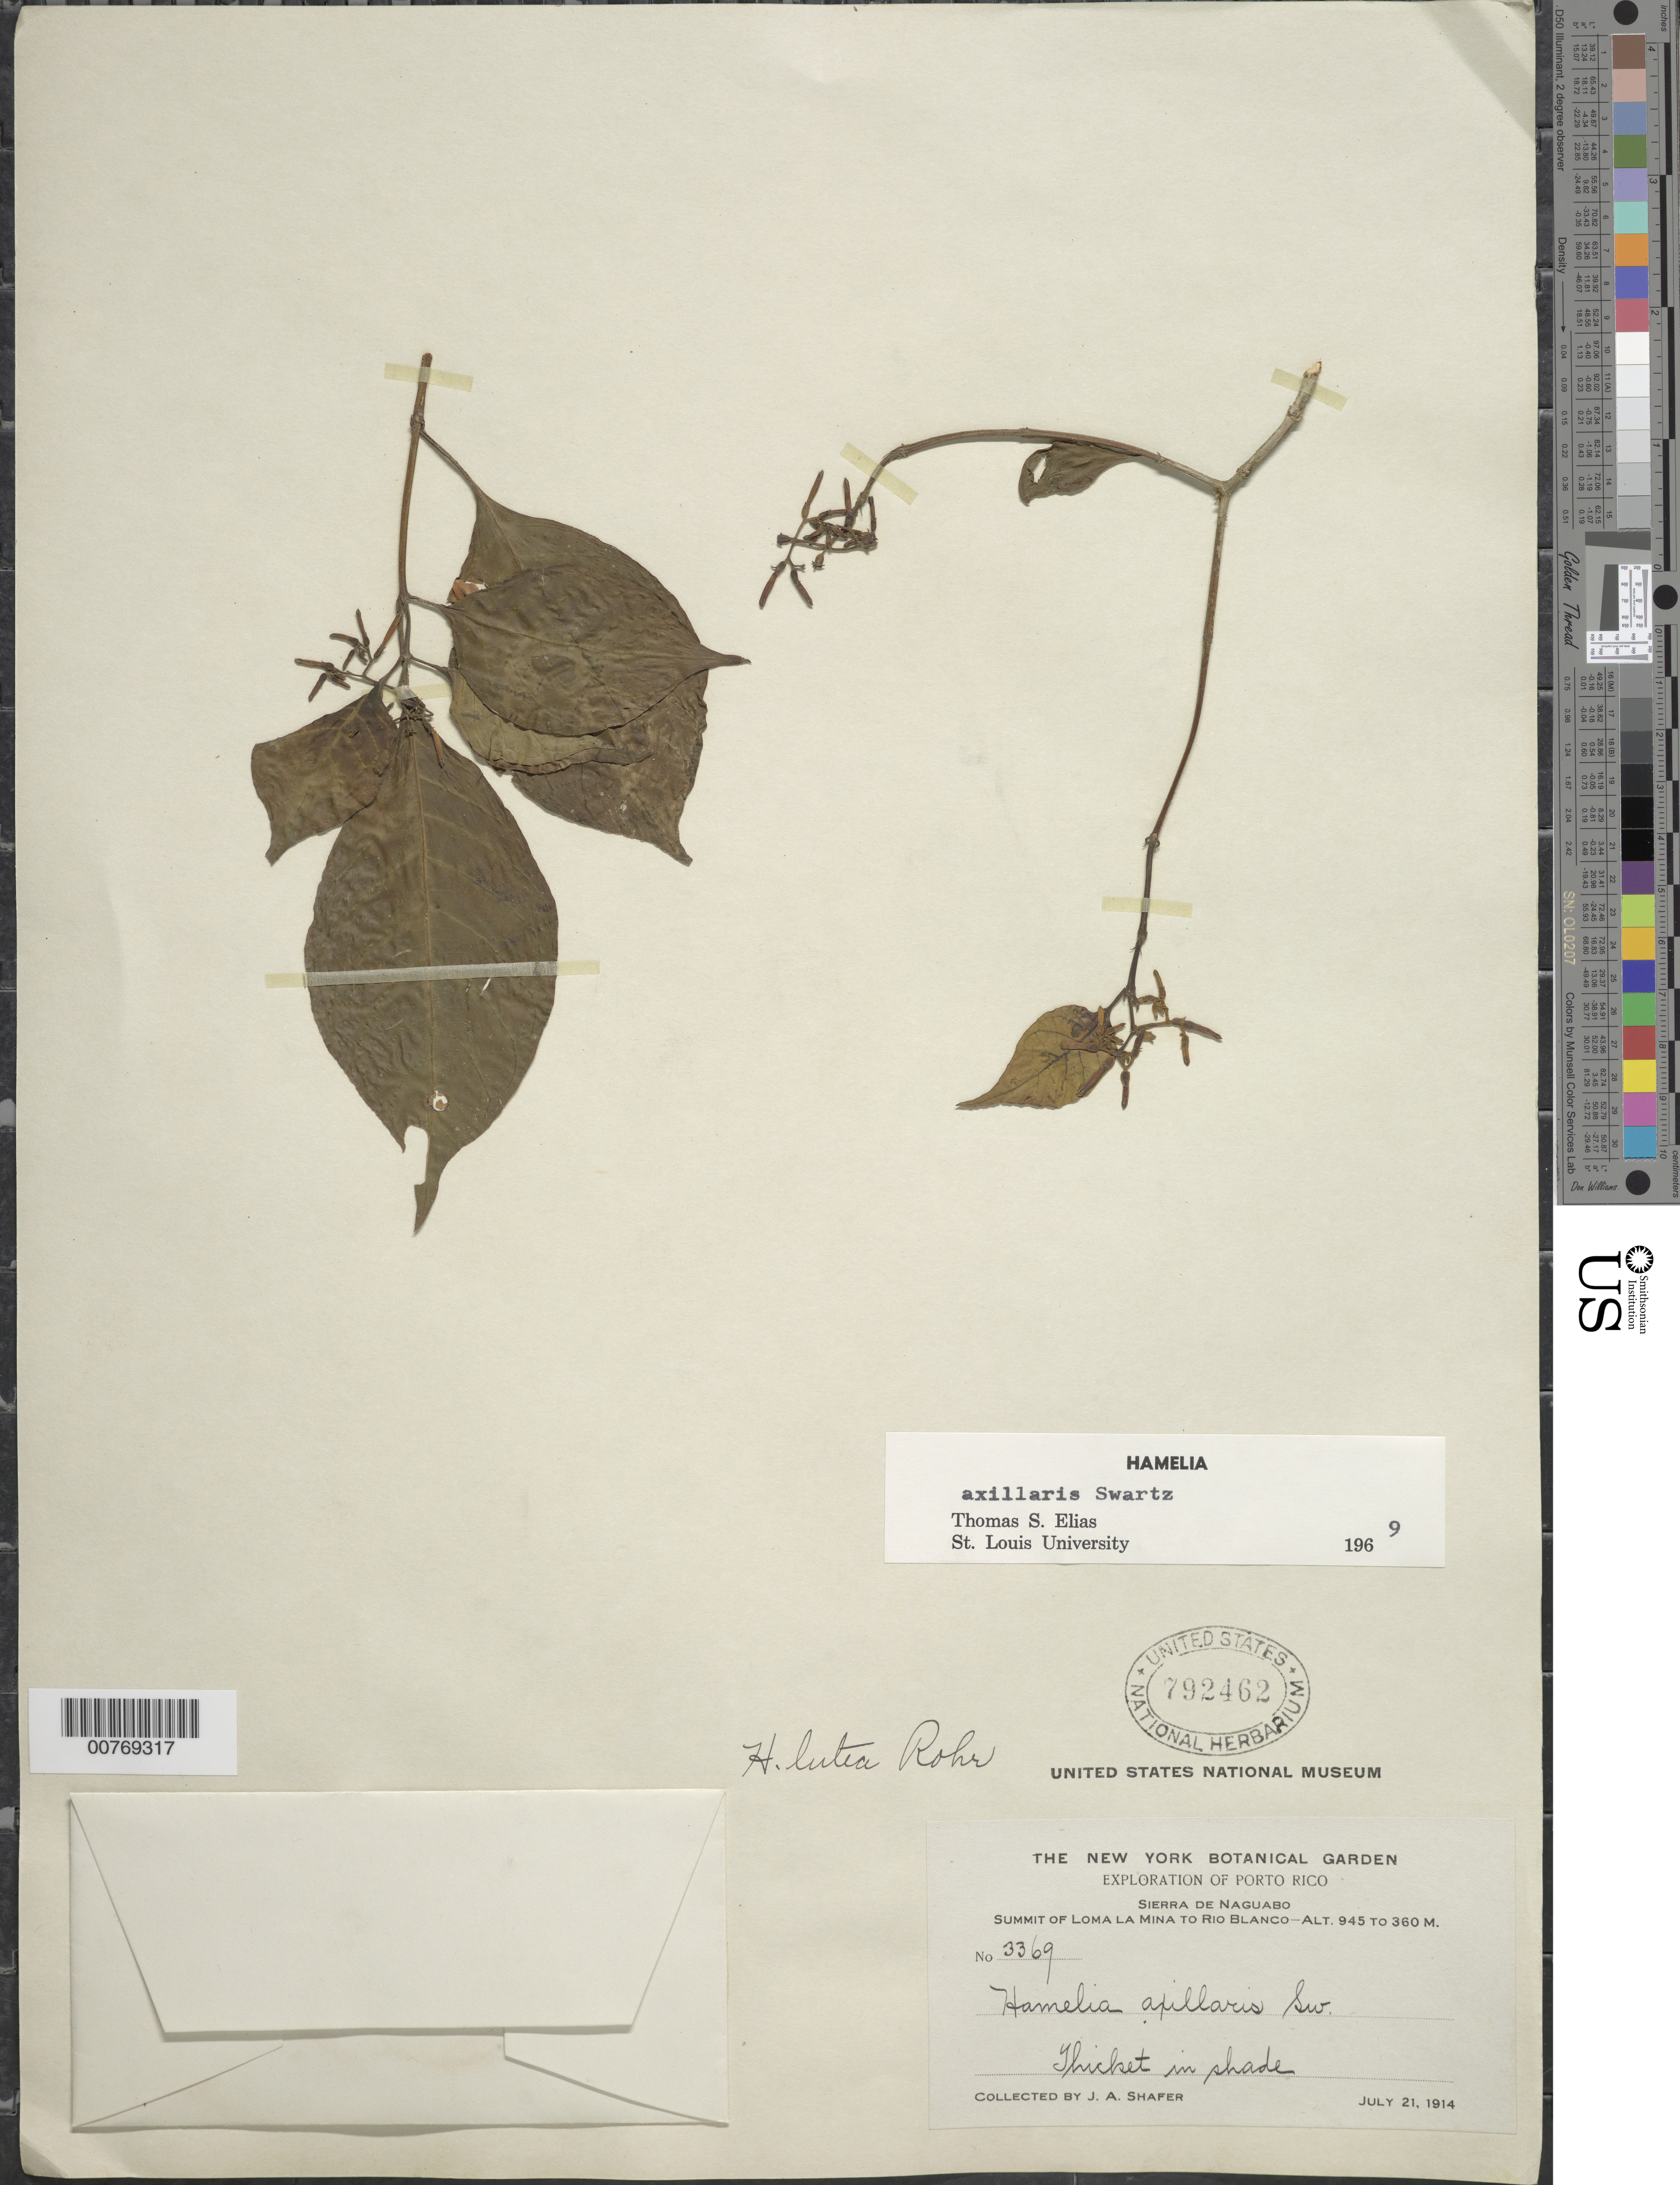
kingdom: Plantae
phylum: Tracheophyta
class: Magnoliopsida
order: Gentianales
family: Rubiaceae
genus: Hamelia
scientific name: Hamelia axillaris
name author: Sw.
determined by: Elias, Thomas S.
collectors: J. A. Shafer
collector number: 3369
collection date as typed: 21 Jul 1914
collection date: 1914-07-21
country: Puerto Rico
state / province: Naguabo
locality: Sierra de Naguabo, Summit of Loma La Mina to Río Blanco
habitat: Thicket in shade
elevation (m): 360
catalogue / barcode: US 792462